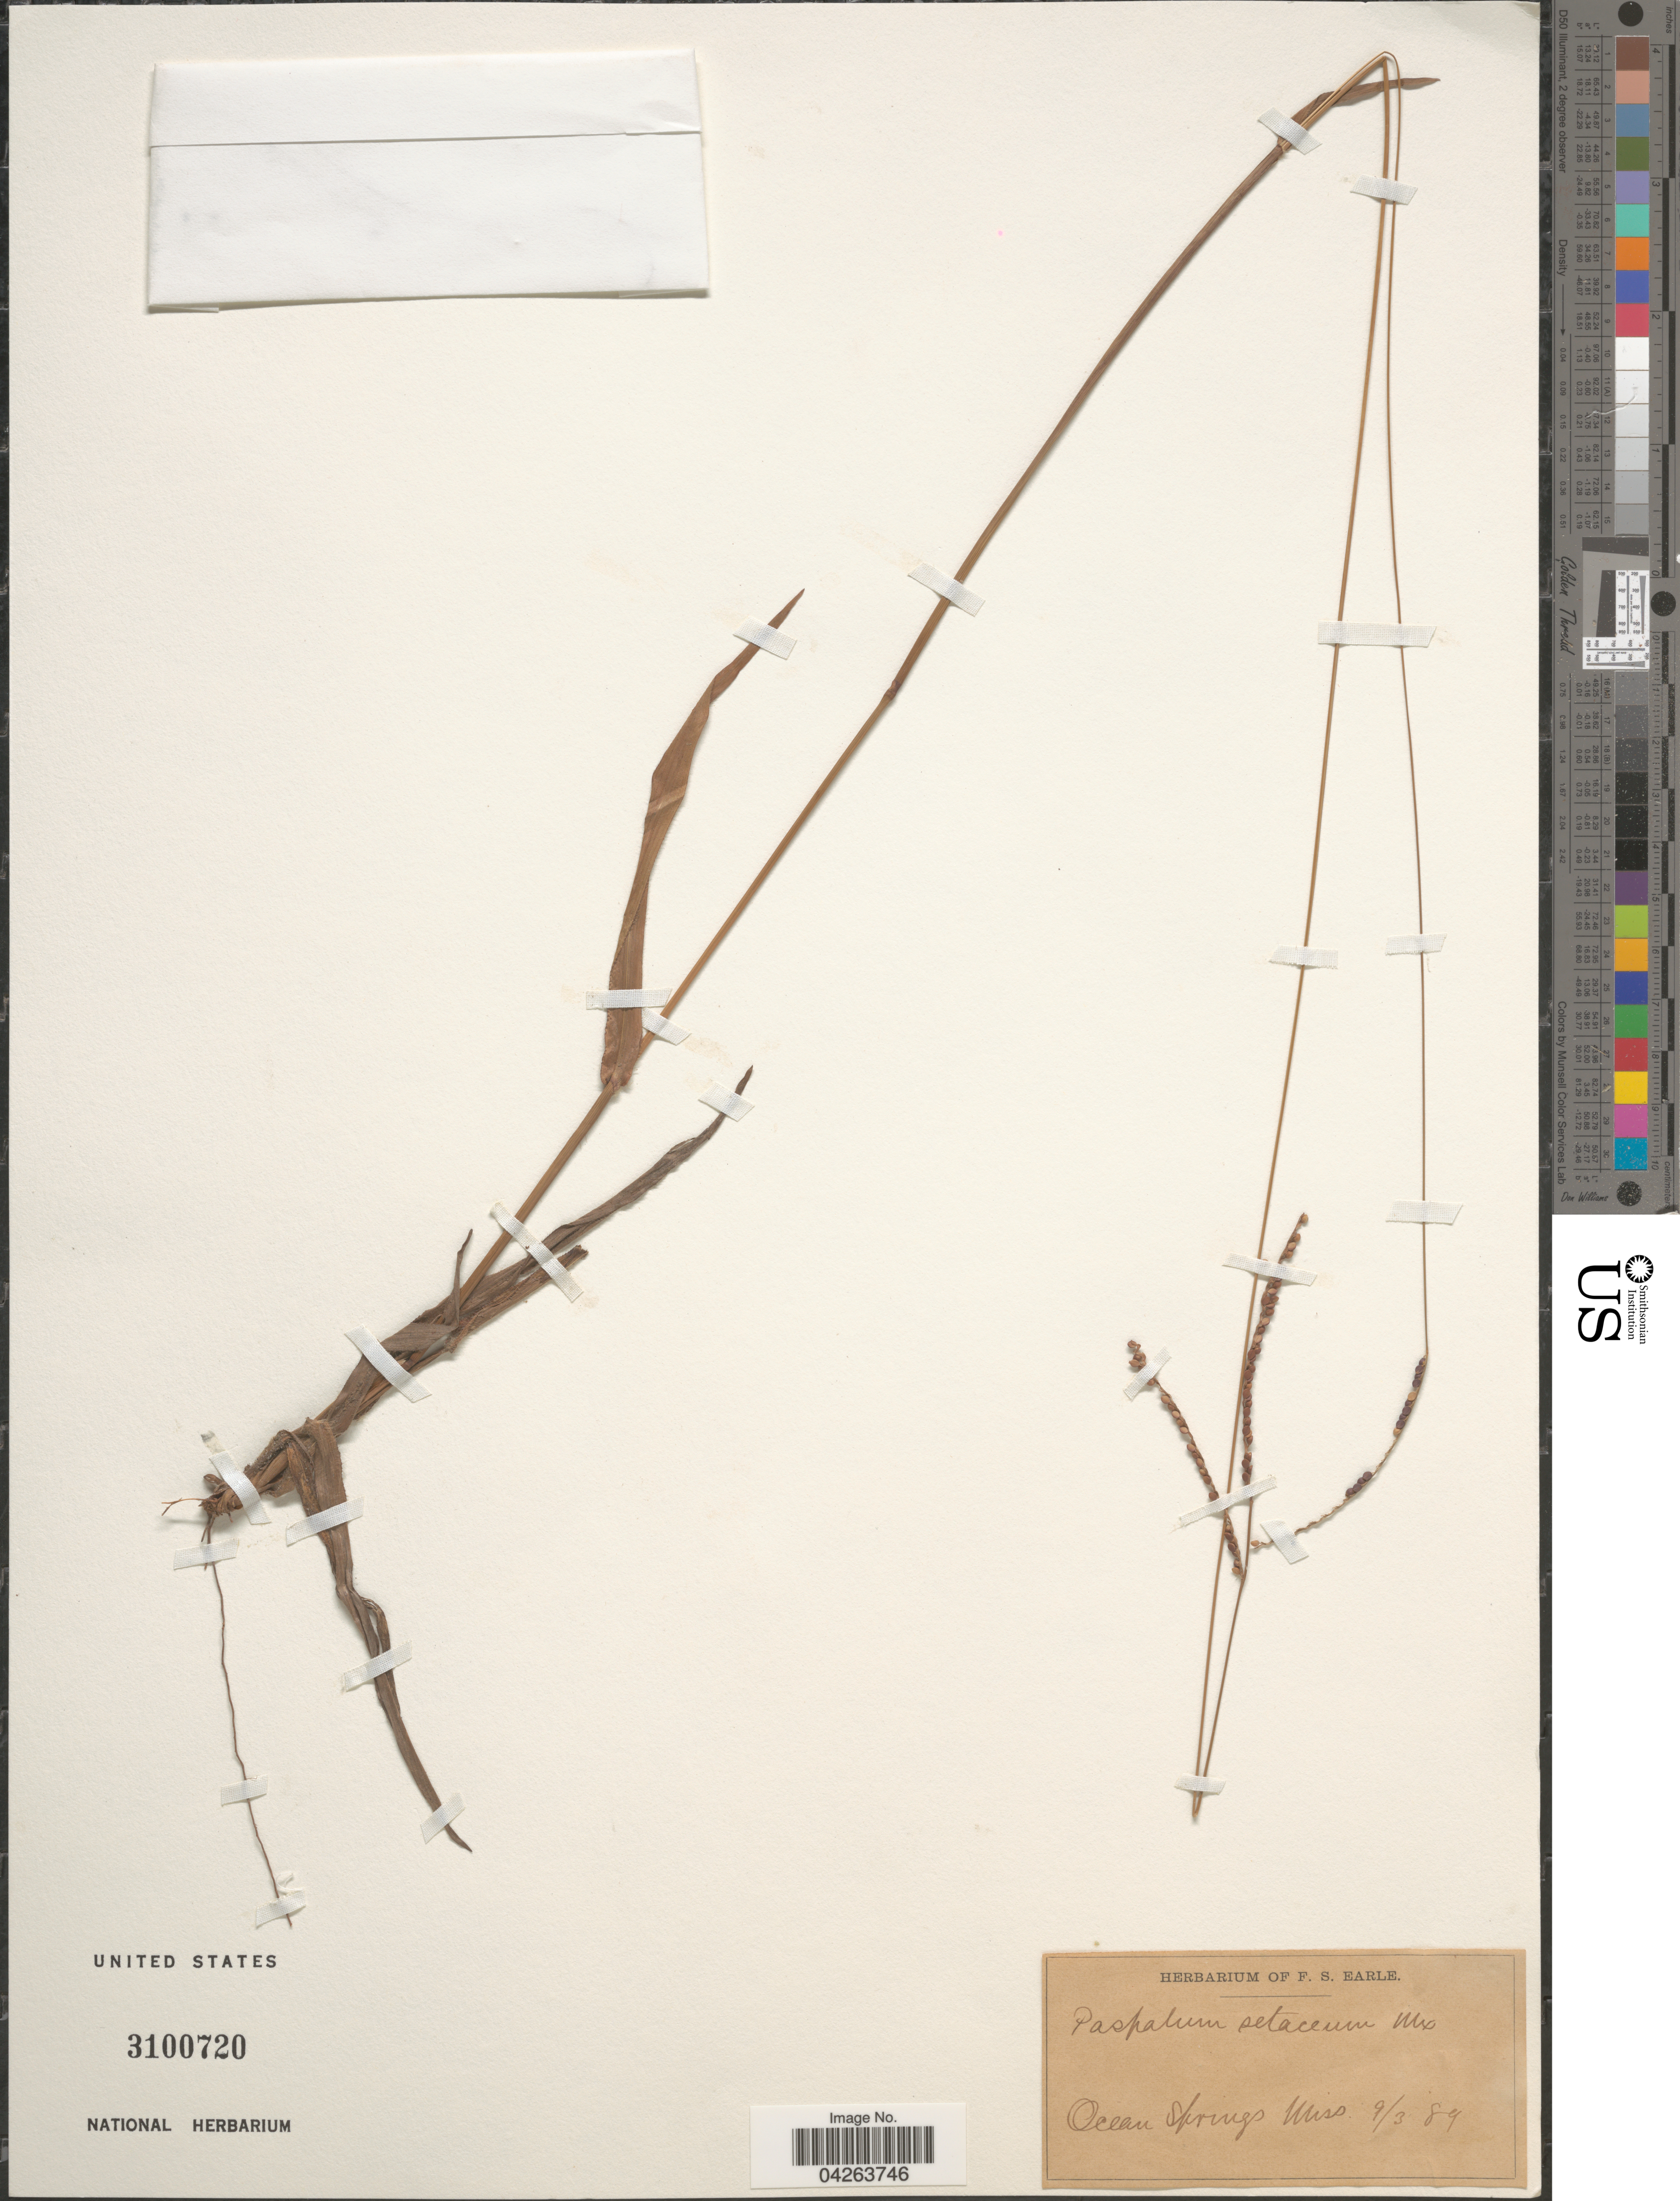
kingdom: Plantae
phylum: Tracheophyta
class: Liliopsida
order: Poales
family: Poaceae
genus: Paspalum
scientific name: Paspalum setaceum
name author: Michx.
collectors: Ex herb. F. S. Earle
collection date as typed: Transcribed d/m/y: 3/9/89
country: United States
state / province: Mississippi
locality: Ocean Springs.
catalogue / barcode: US 3100720